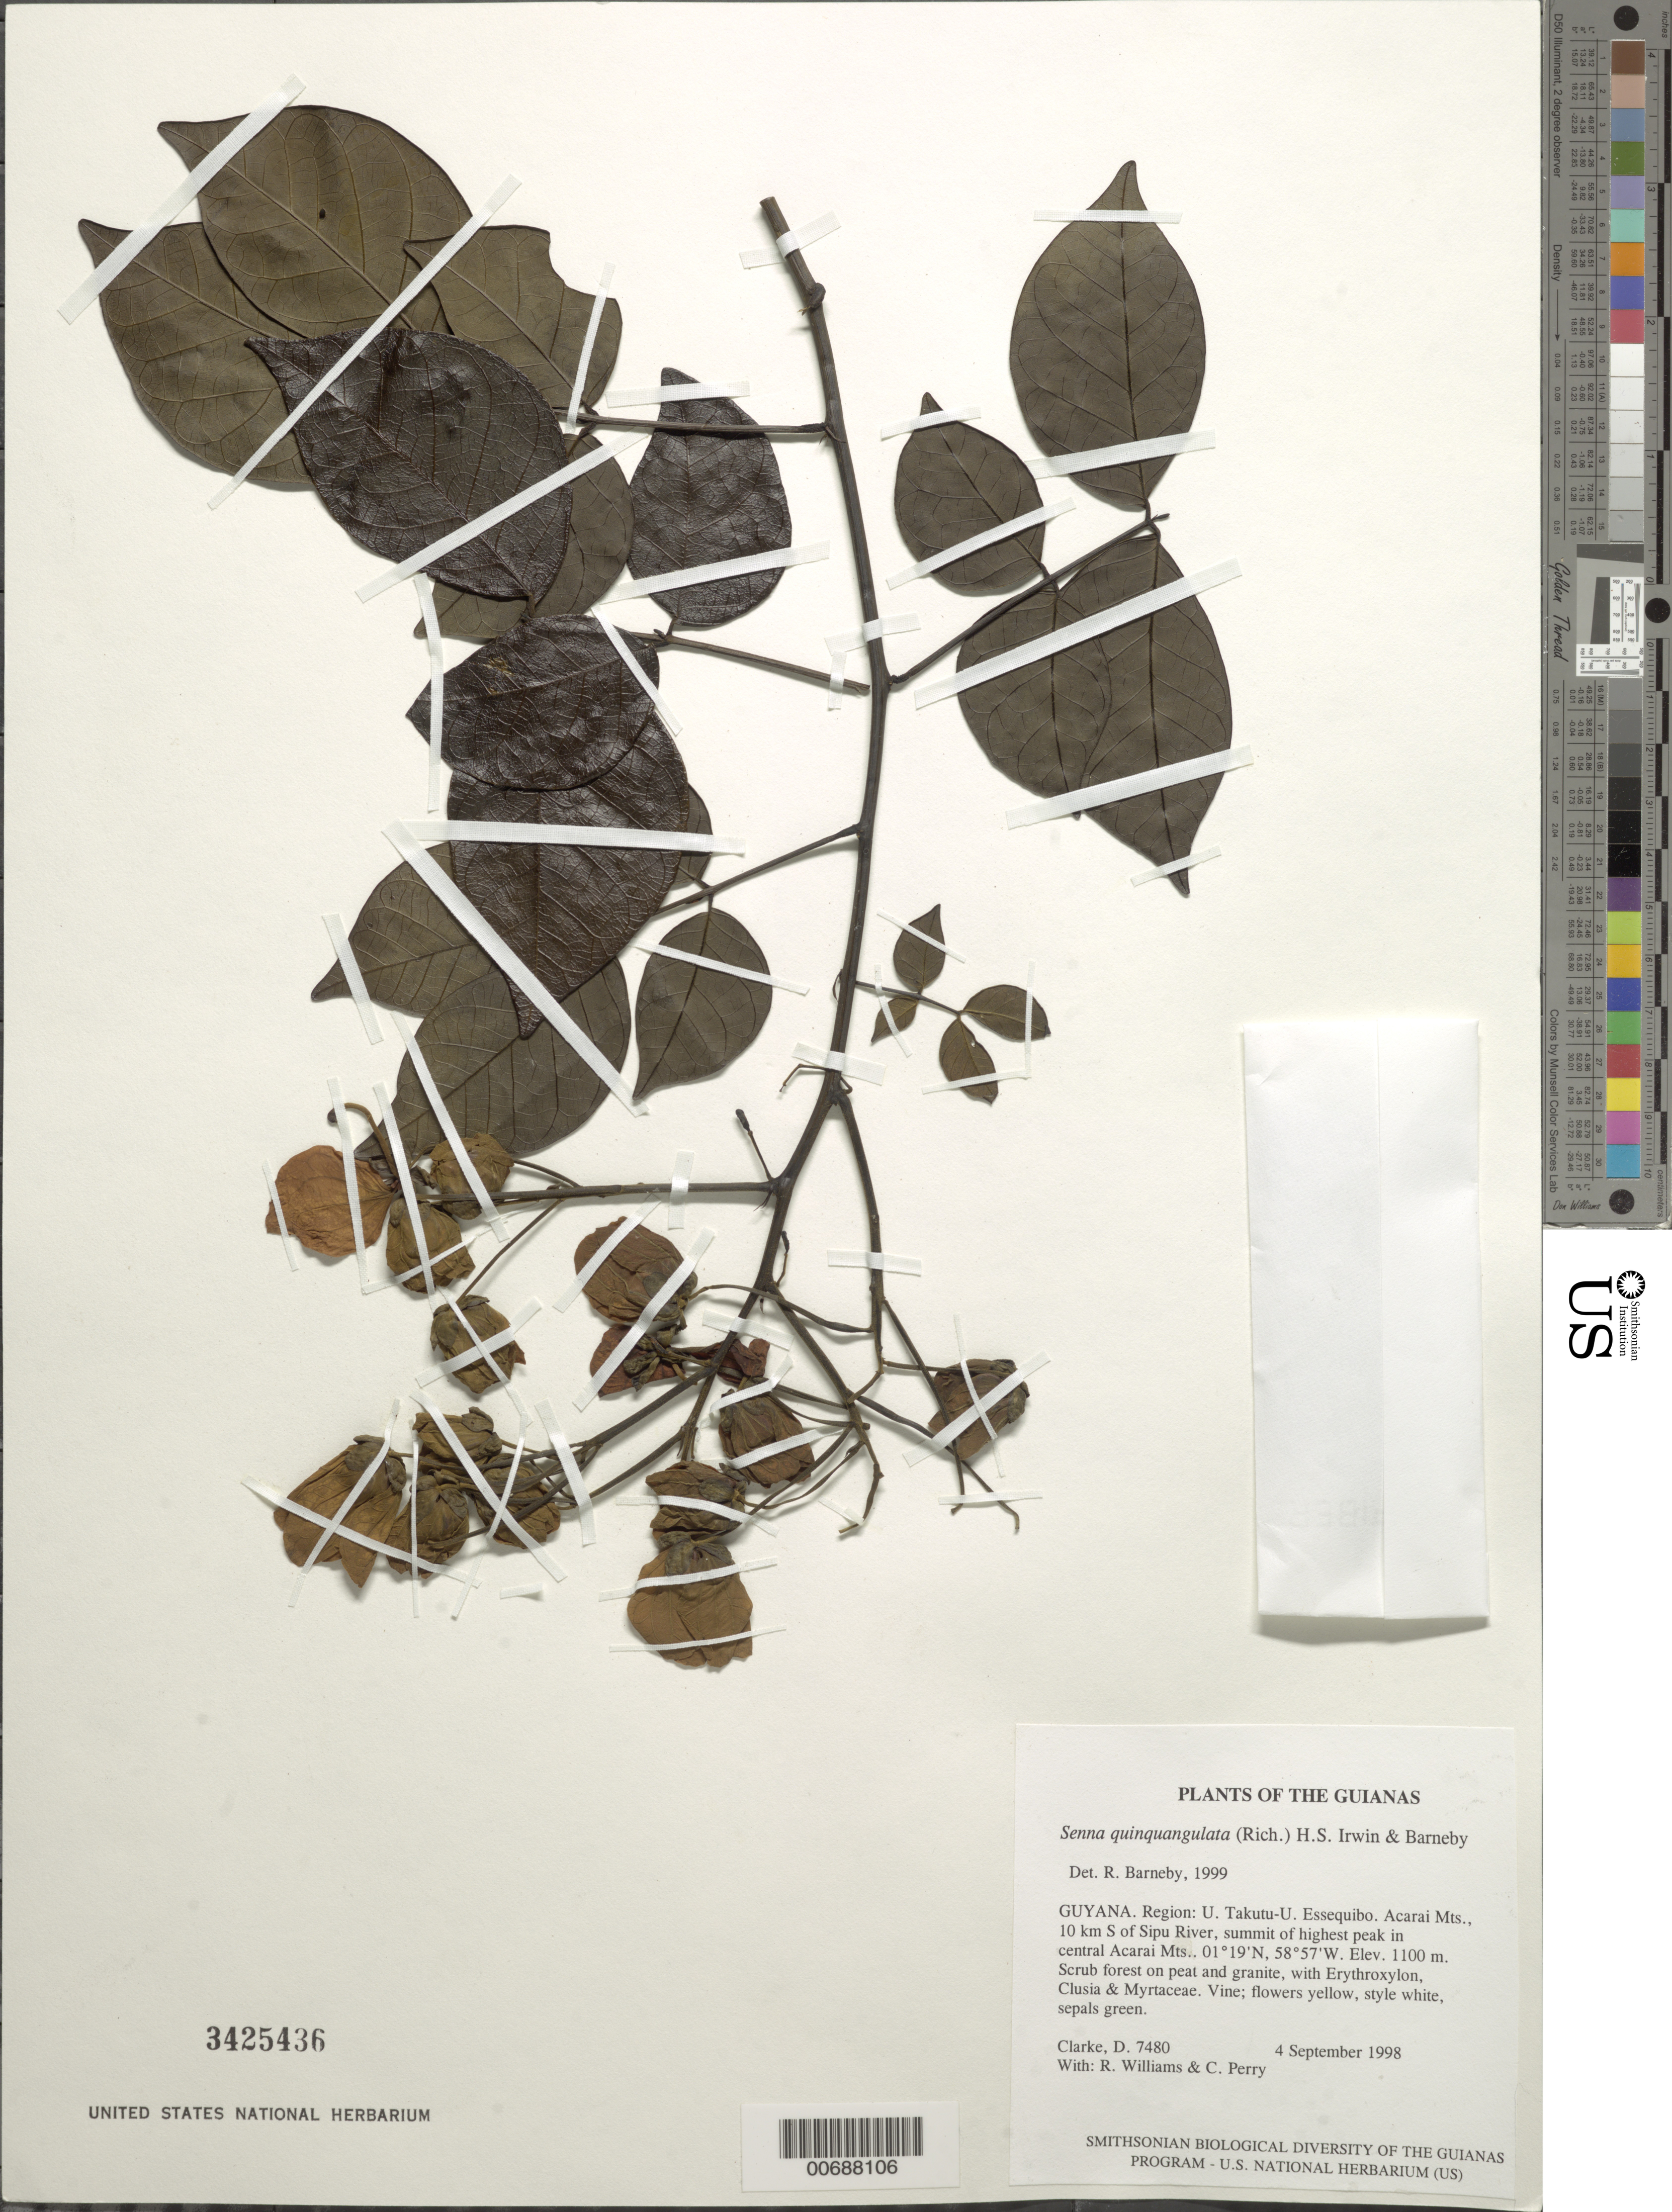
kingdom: Plantae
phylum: Tracheophyta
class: Magnoliopsida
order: Fabales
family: Fabaceae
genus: Senna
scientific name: Senna quinquangulata var. quinquangulata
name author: H.S. Irwin & Barneby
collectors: H. D. Clarke, R. Williams & C. Perry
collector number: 7480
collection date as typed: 4 September 1998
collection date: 1998-09-04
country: Guyana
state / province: U. Takutu-U. Essequibo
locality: Acarai Mts., 10 km S of Sipu River, summit of highest peak in central Acarai Mts.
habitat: Scrub forest on peat and granite, with Erythroxylum, Clusia & Myrtaceae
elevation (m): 1100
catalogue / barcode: US 3425436